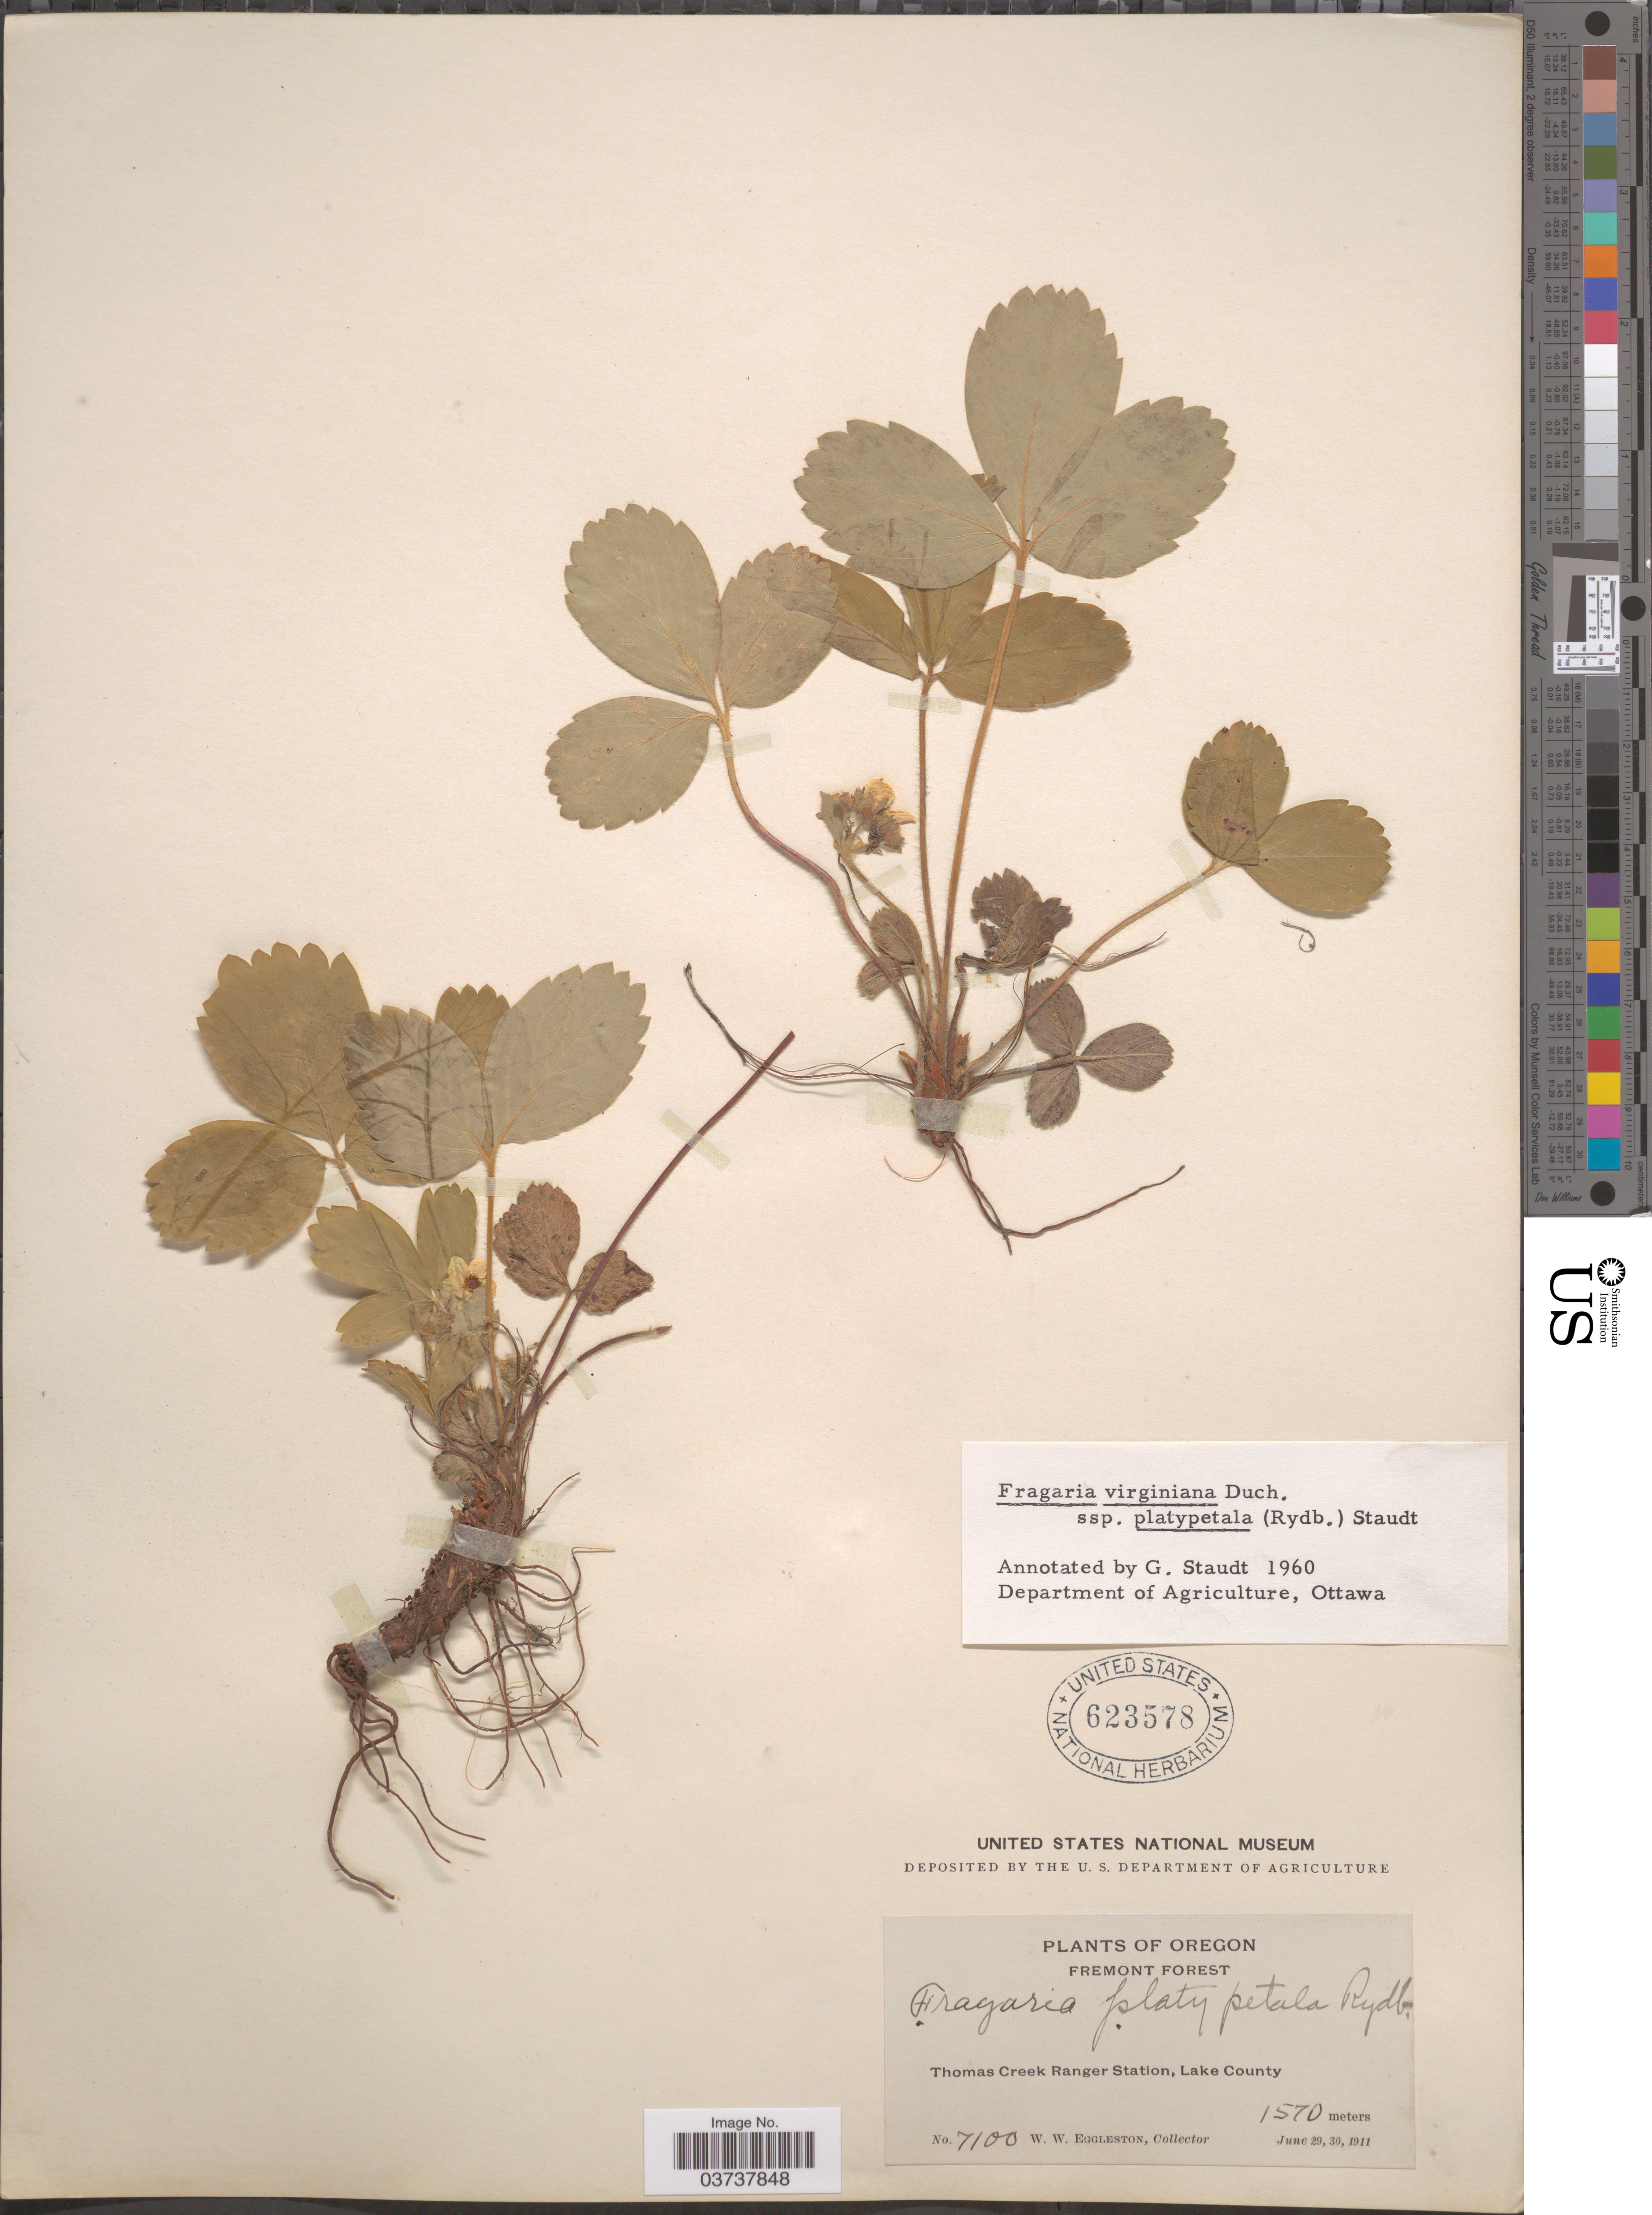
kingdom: Plantae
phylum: Tracheophyta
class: Magnoliopsida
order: Rosales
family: Rosaceae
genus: Fragaria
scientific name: Fragaria virginiana subsp. platypetala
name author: (Rydb.) Staudt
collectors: W. W. Eggleston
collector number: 7100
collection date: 1911-06-29/1911-06-30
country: United States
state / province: Oregon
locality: Fremont Forest. Thomas Creek Ranger Station, Lake County.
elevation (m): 1570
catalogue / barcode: US 623578